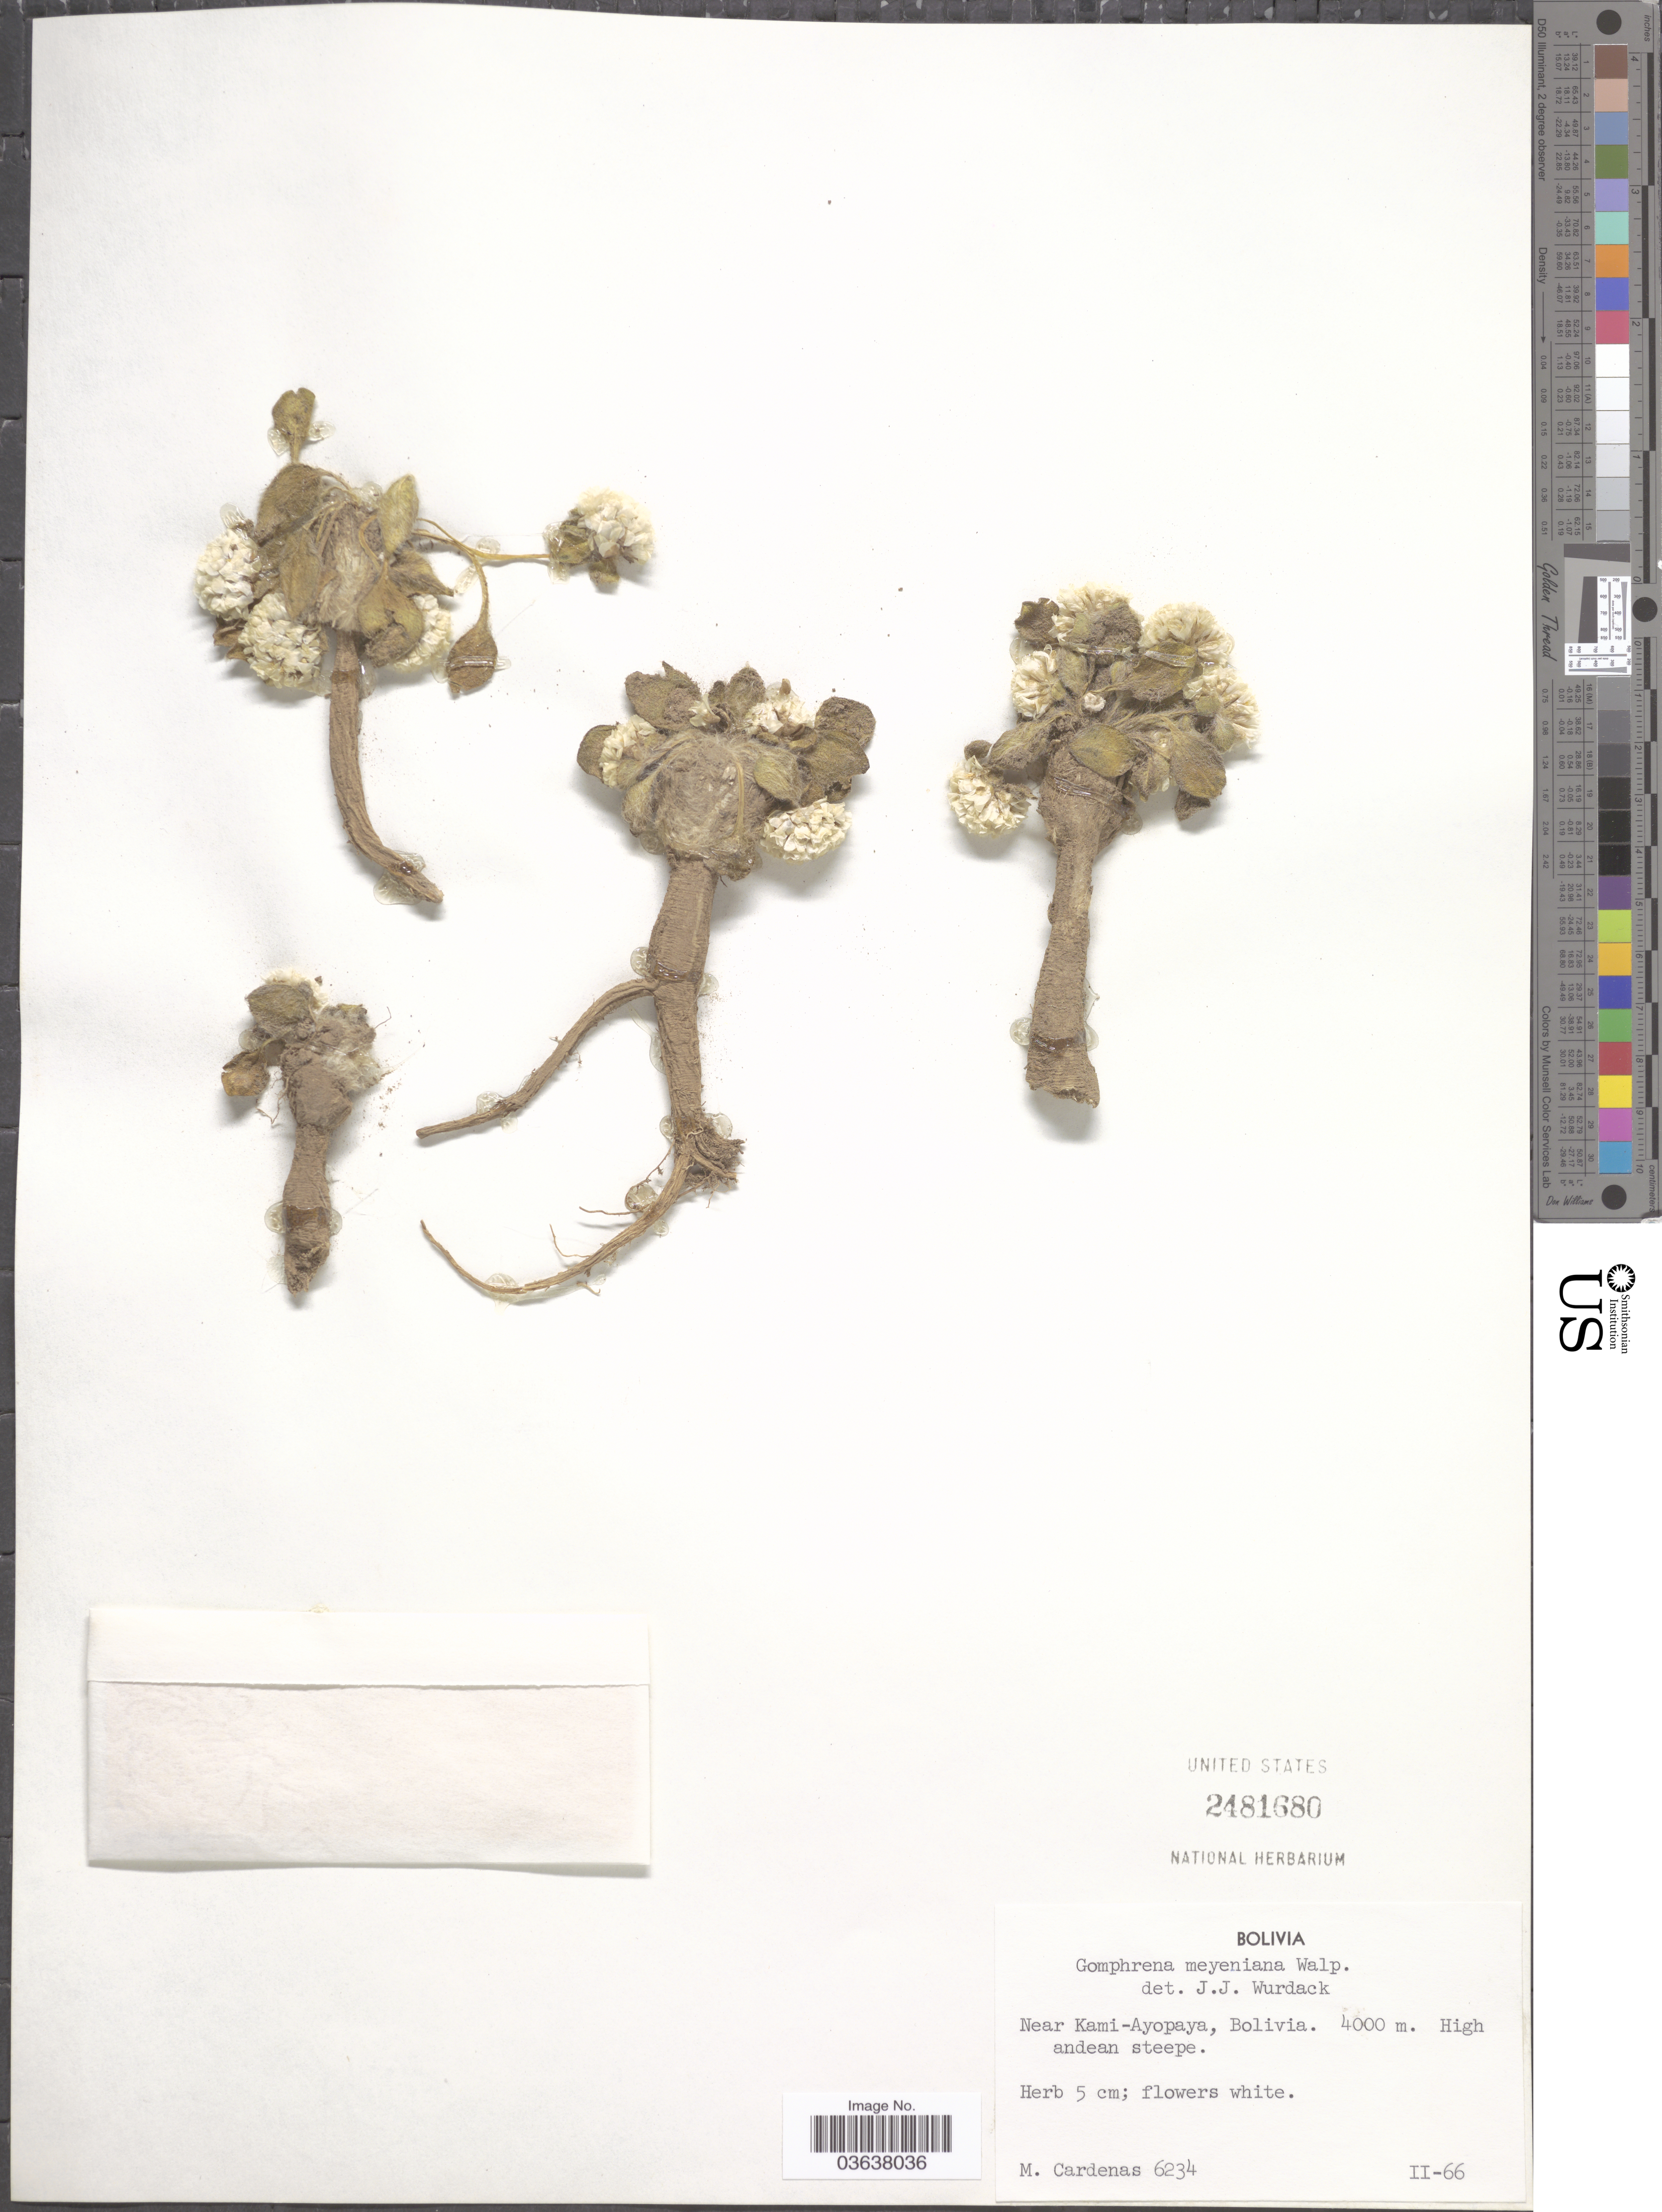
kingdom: Plantae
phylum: Tracheophyta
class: Magnoliopsida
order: Caryophyllales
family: Amaranthaceae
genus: Gomphrena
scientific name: Gomphrena meyeniana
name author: Walp.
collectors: M. Cárdenas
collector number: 6234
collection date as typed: Transcribed d/m/y: /2/66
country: Bolivia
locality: Near Kami-Ayopaya.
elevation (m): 4000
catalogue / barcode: US 2481680